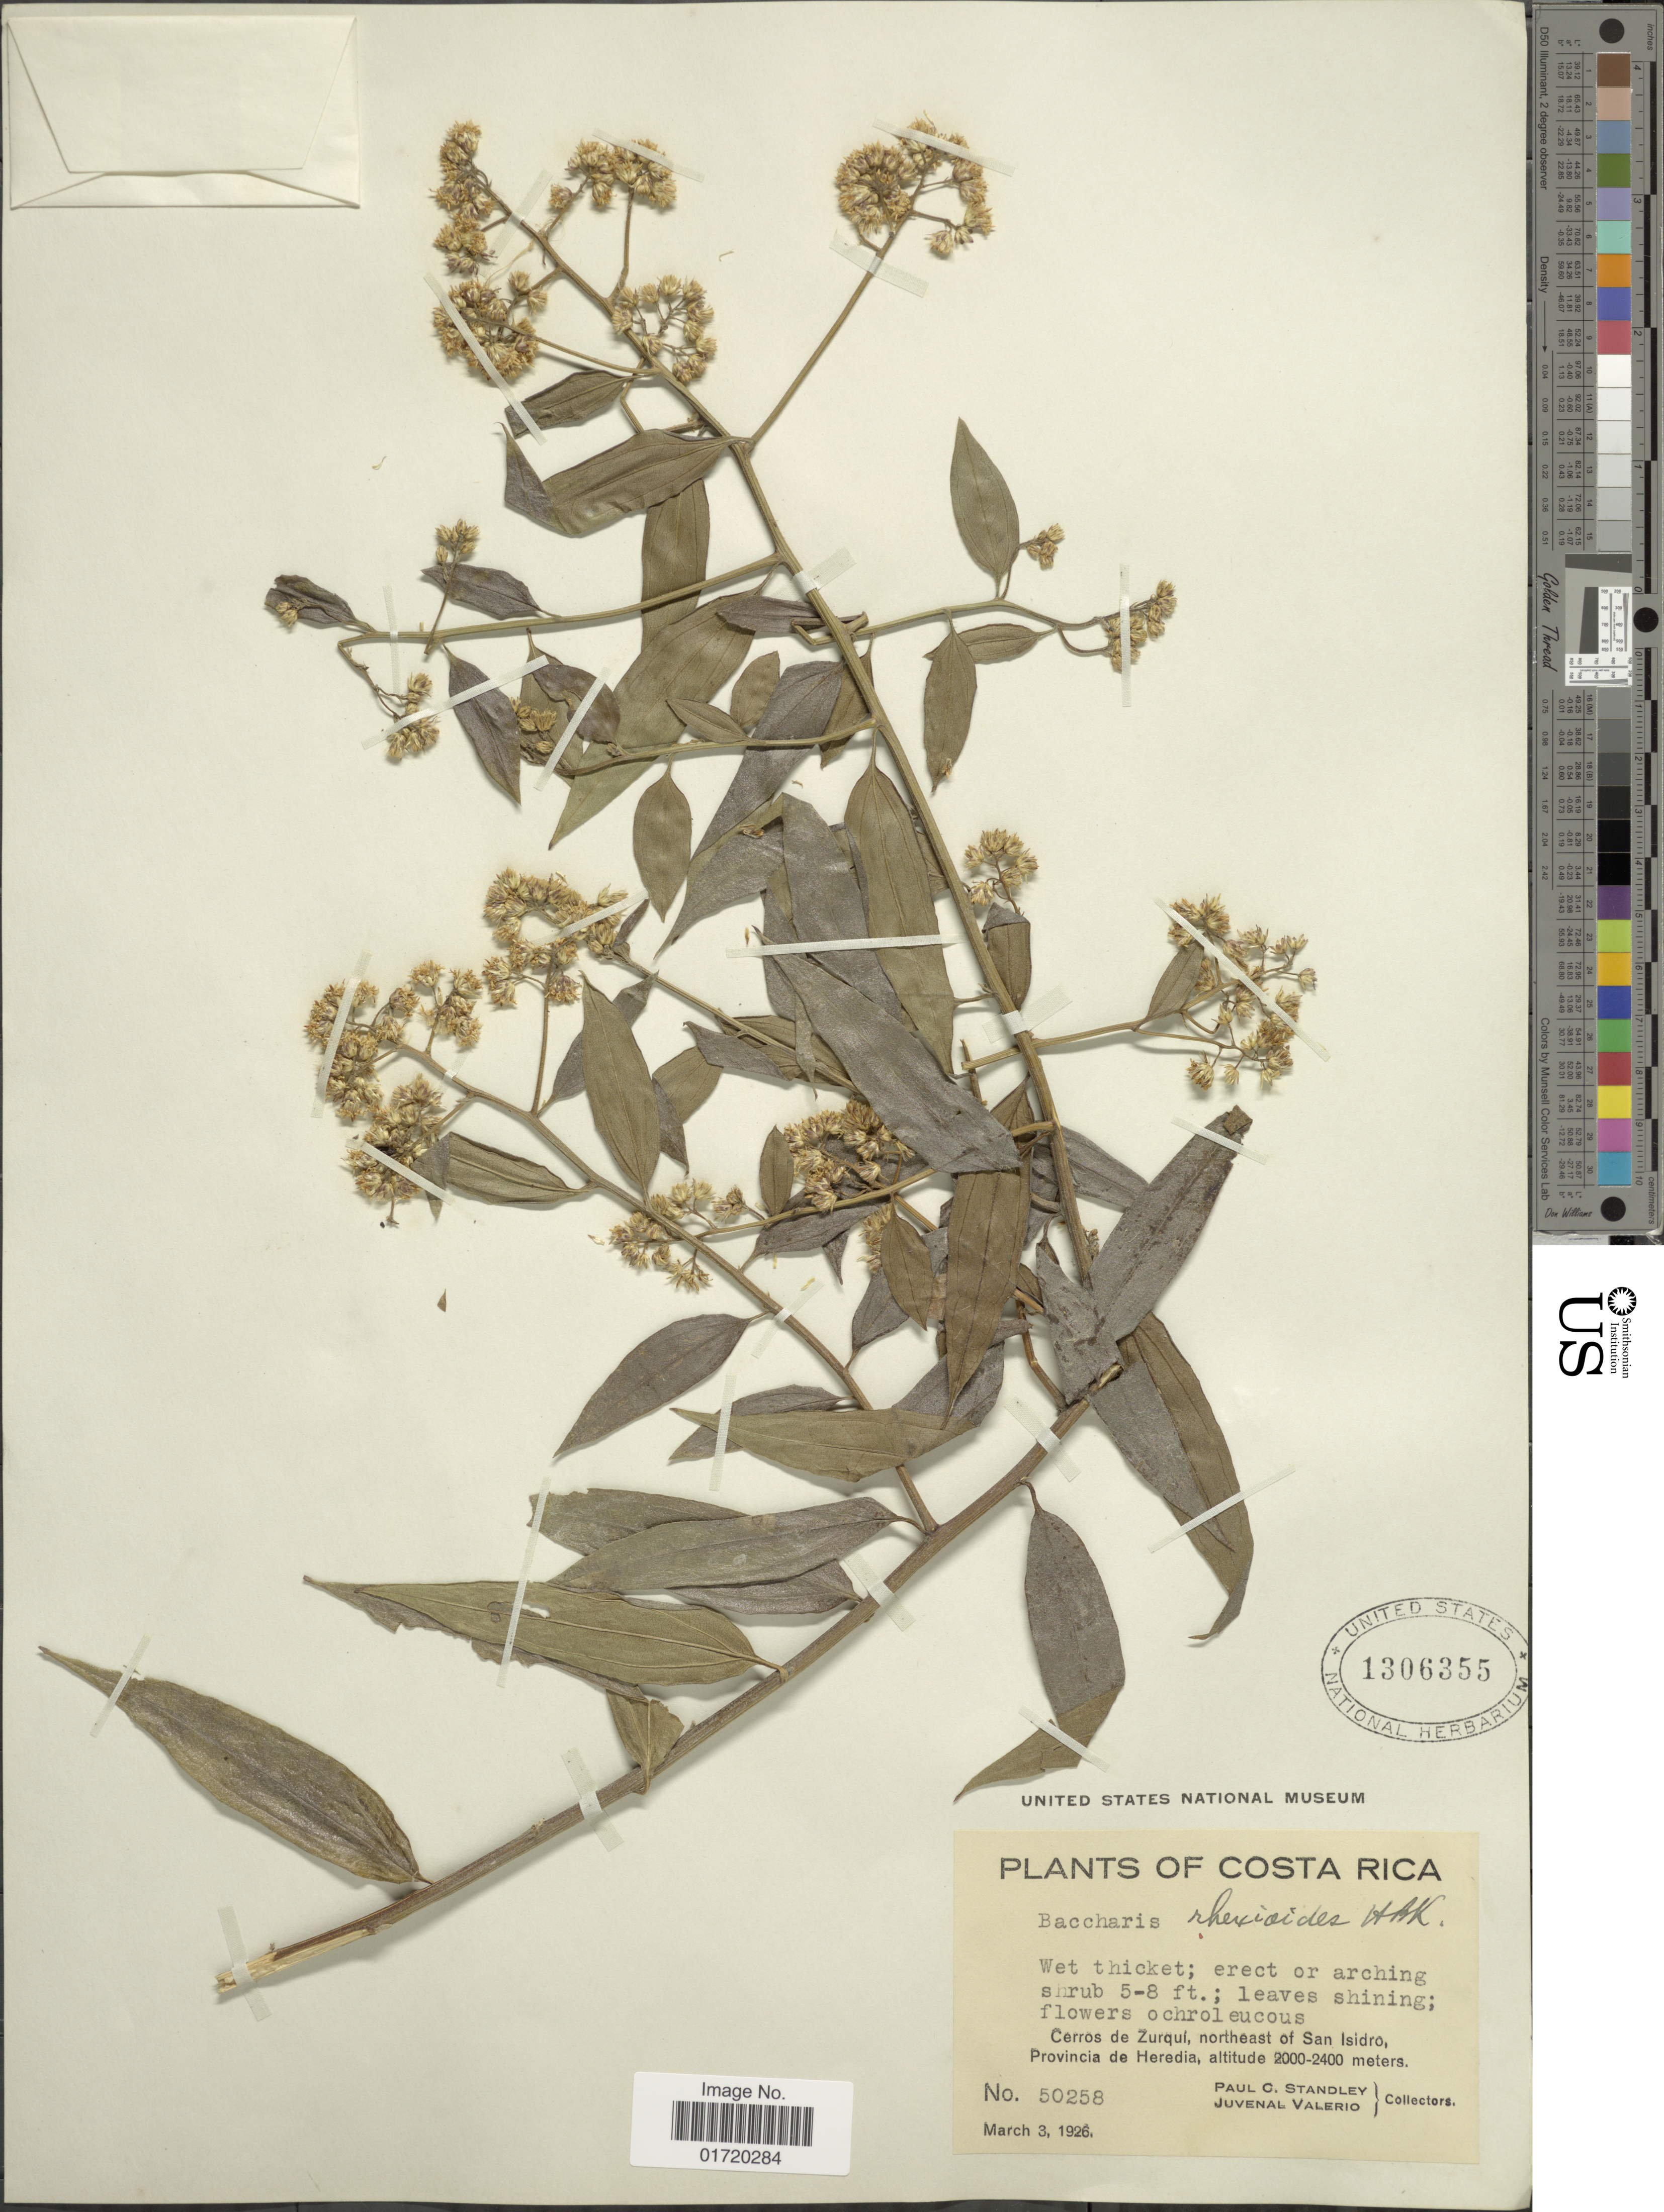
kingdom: Plantae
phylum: Tracheophyta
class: Magnoliopsida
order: Asterales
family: Asteraceae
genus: Baccharis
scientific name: Baccharis trinervis var. rhexioides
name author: (Kunth) Baker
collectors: P. C. Standley & J. Valerio R.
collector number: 50258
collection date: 1926-03-03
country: Costa Rica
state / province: Heredia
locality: Cerros de Zurqui, northeast of San Isidro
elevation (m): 2000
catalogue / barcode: US 1306355